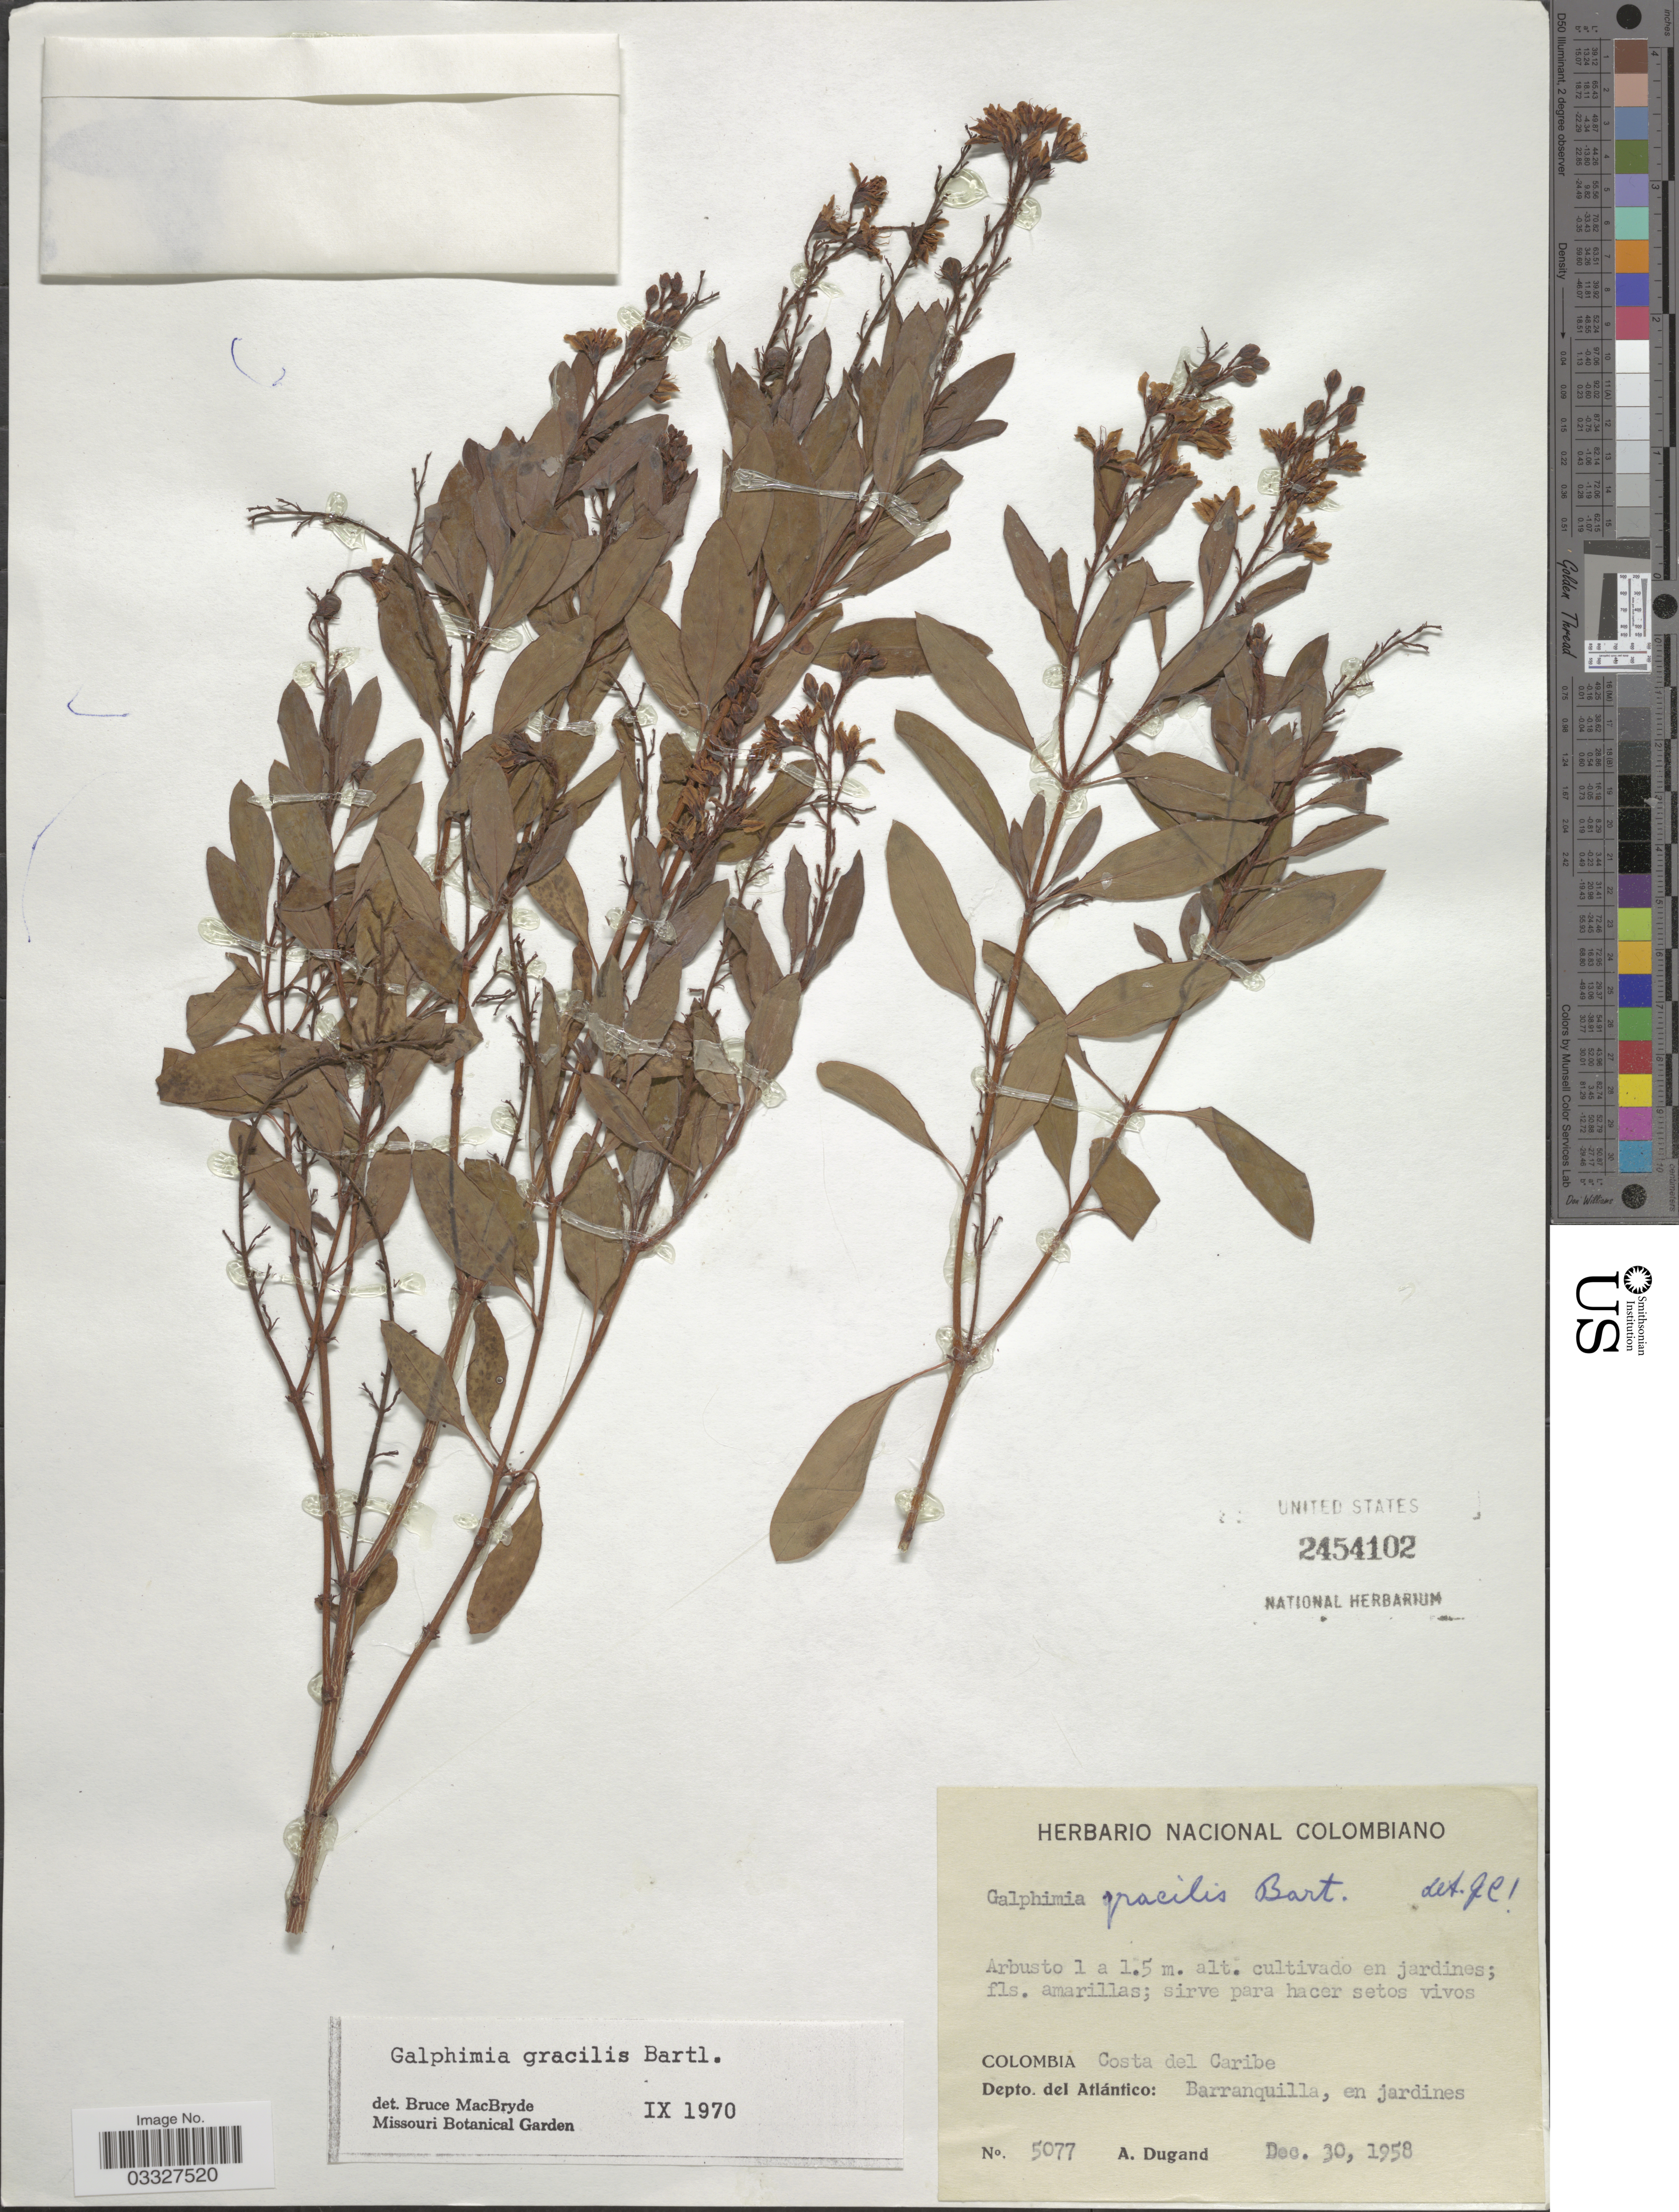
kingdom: Plantae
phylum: Tracheophyta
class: Magnoliopsida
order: Malpighiales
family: Malpighiaceae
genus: Galphimia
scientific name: Galphimia gracilis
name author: Bartl.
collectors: A. Dugand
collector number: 5077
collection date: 1958-12-30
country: Colombia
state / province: Atlántico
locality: Costa del Caribe. Depto. del Atlántico: Barranquilla, en jardines.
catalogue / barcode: US 2454102